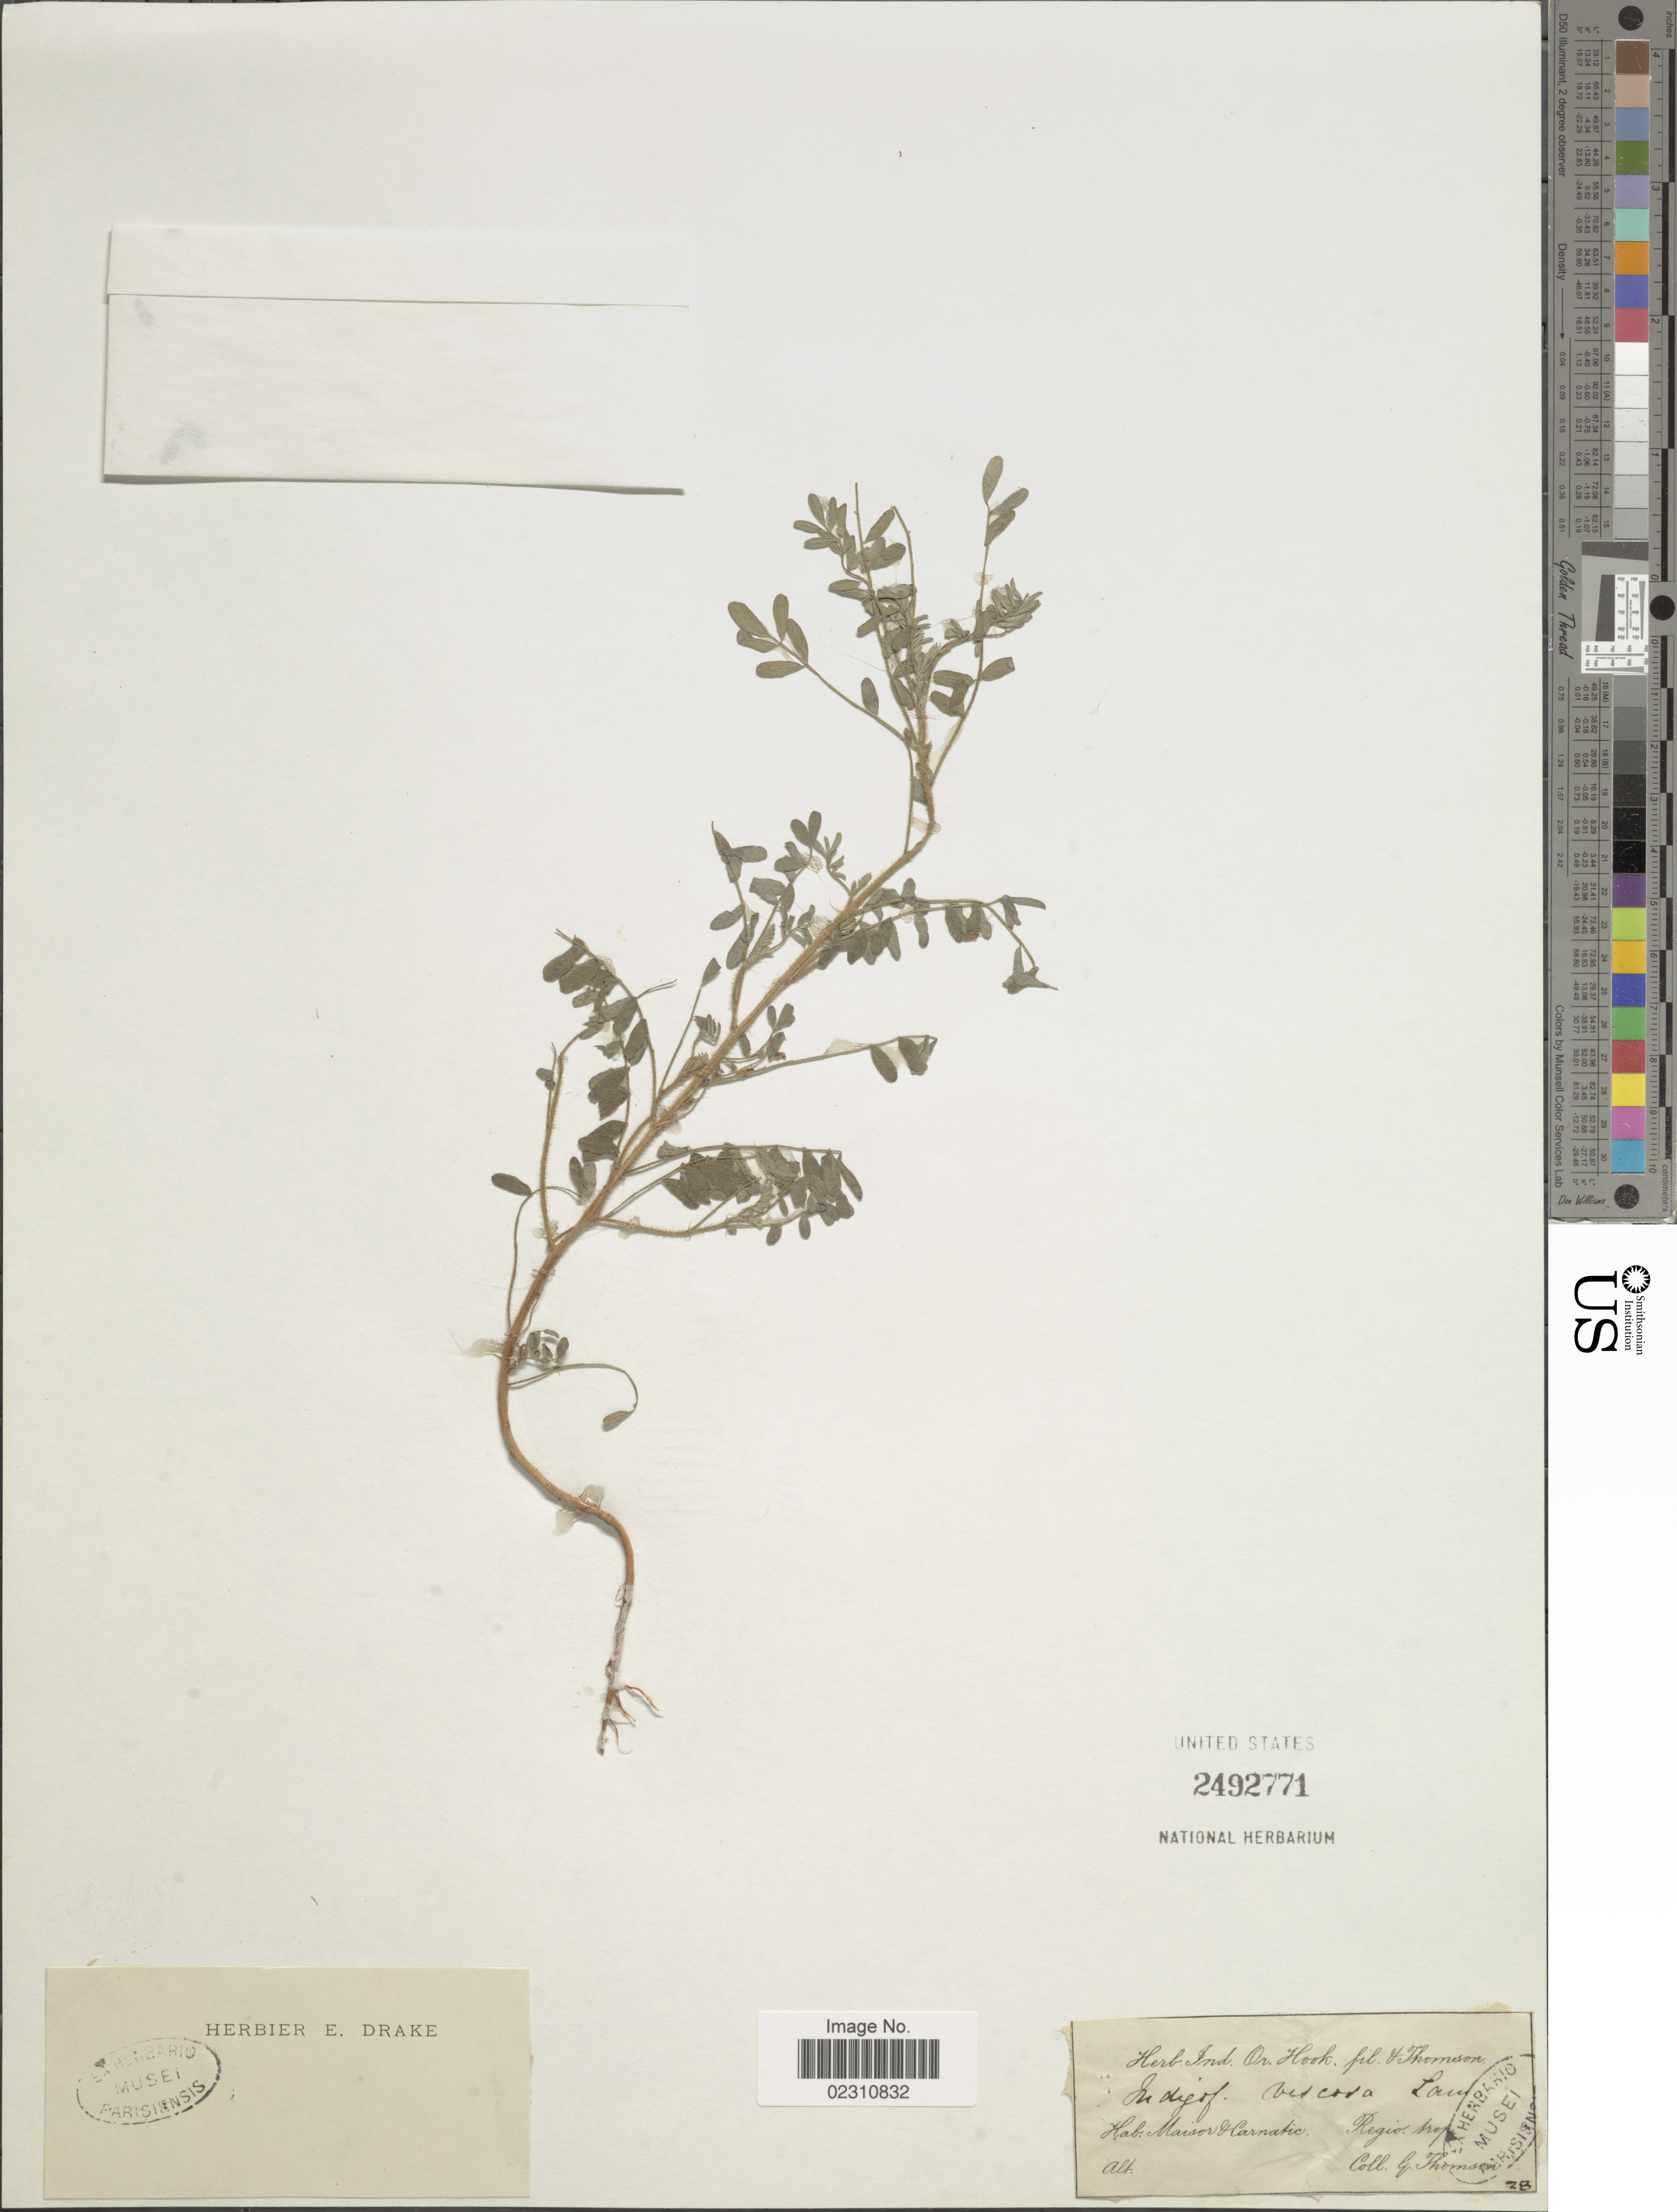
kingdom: Plantae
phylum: Tracheophyta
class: Magnoliopsida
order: Fabales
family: Fabaceae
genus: Indigofera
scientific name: Indigofera colutea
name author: (Burm. f.) Merr.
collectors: G. Thomson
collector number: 28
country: India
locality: Maisor & Carnatic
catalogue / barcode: US 2492771